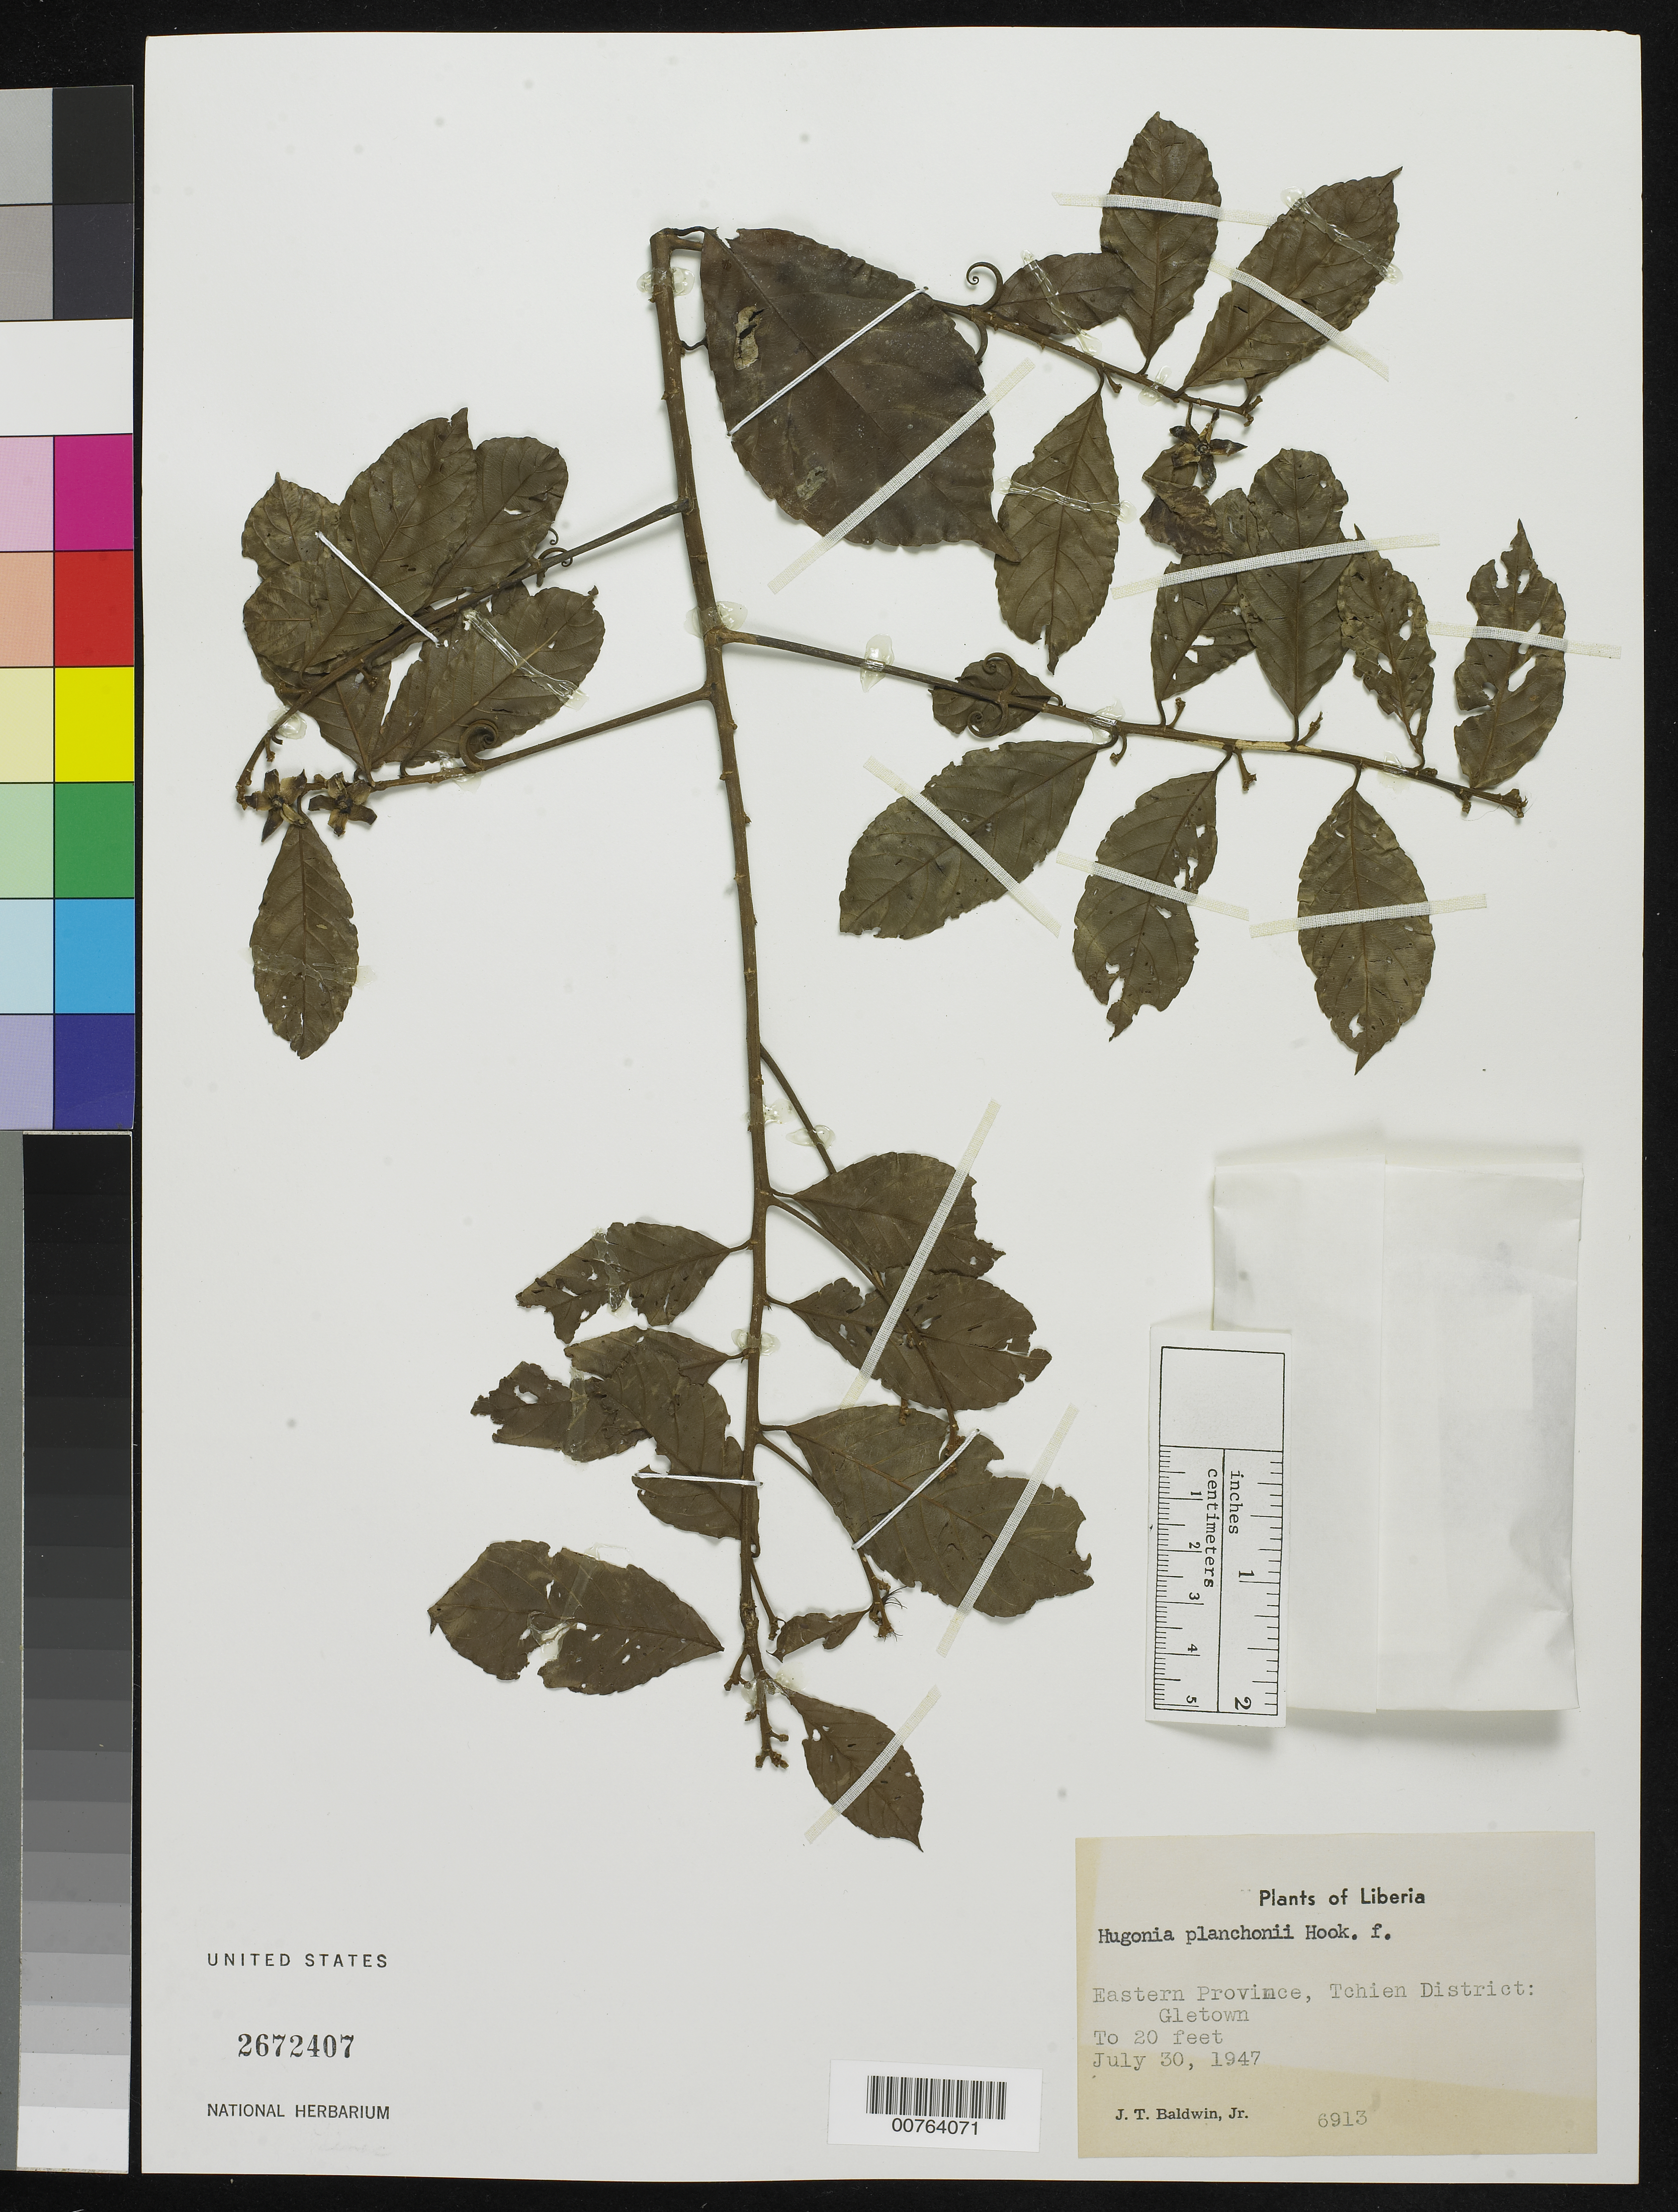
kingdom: Plantae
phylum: Tracheophyta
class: Magnoliopsida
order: Malpighiales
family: Linaceae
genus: Hugonia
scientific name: Hugonia planchonii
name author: Hook. f.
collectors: J. T. Baldwin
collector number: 6913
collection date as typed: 30 Jul 1947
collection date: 1947-07-30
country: Liberia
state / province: Grand Gedeh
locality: Eastern Province: Tchien District, Gletown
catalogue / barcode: US 2672407